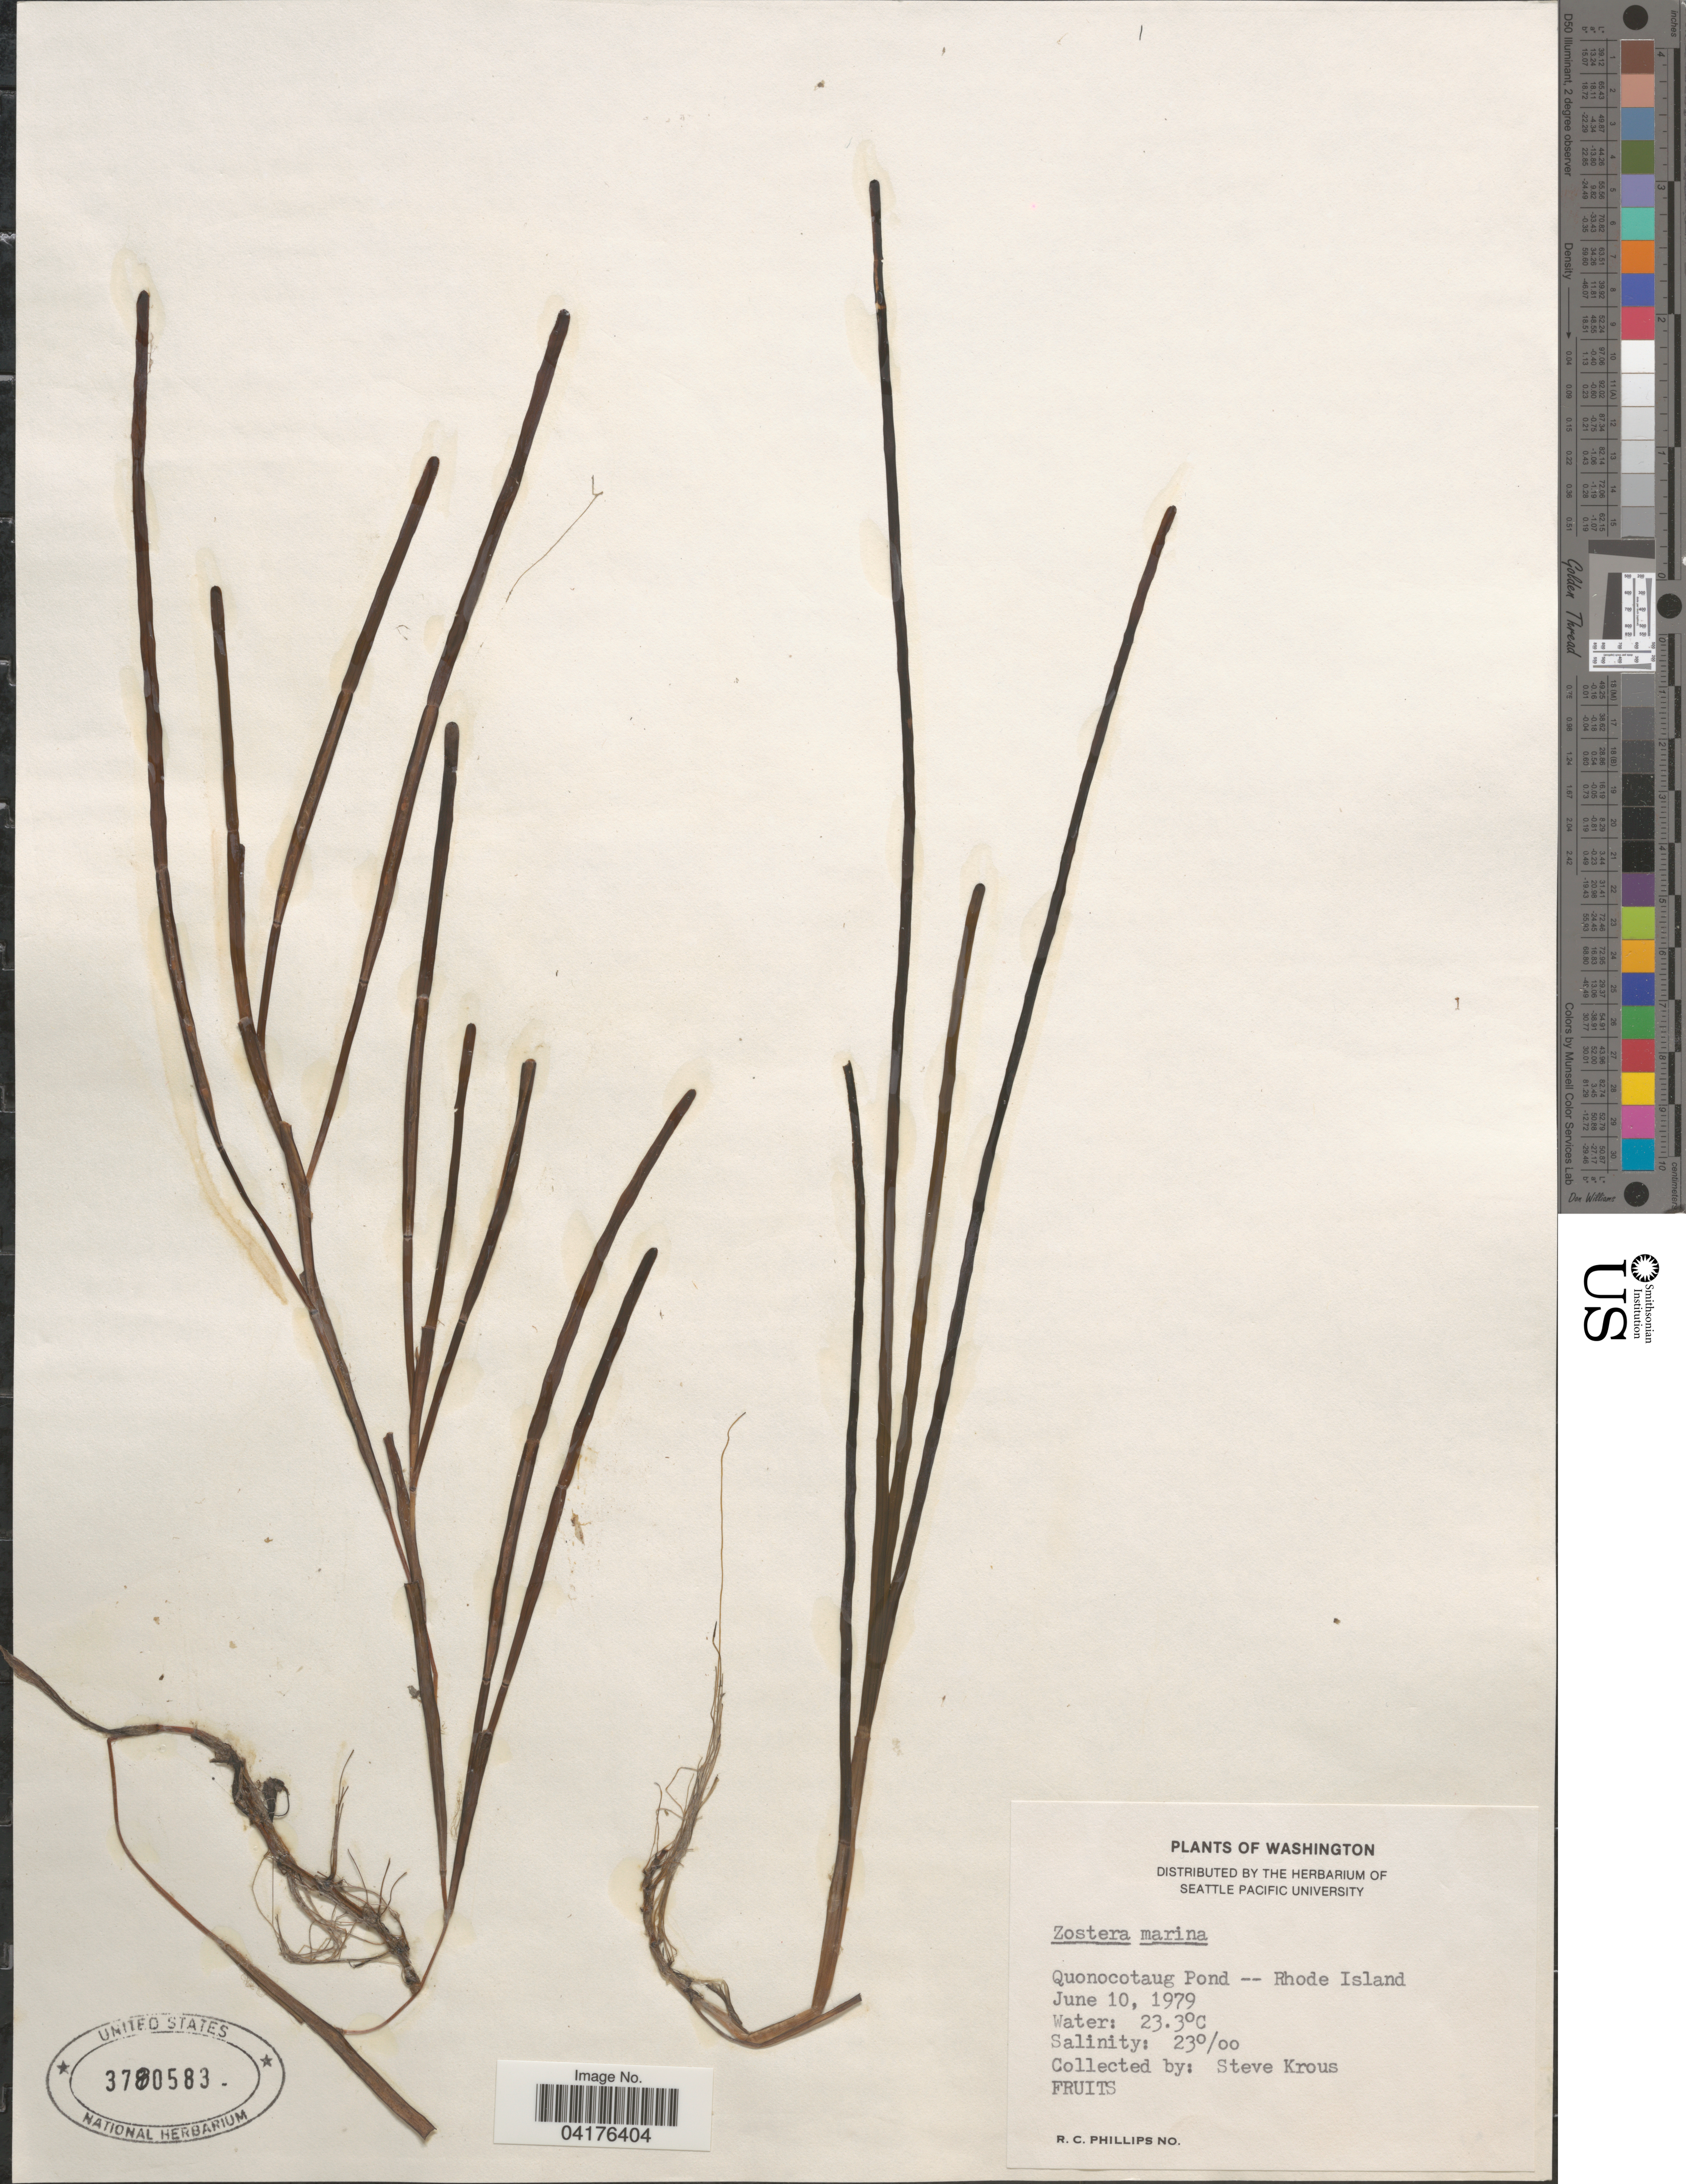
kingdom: Plantae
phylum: Tracheophyta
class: Liliopsida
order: Alismatales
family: Zosteraceae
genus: Zostera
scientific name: Zostera marina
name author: L.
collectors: S. Krous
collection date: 1979-06-10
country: United States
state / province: Rhode Island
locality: Quonocotaug Pond.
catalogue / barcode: US 3780583